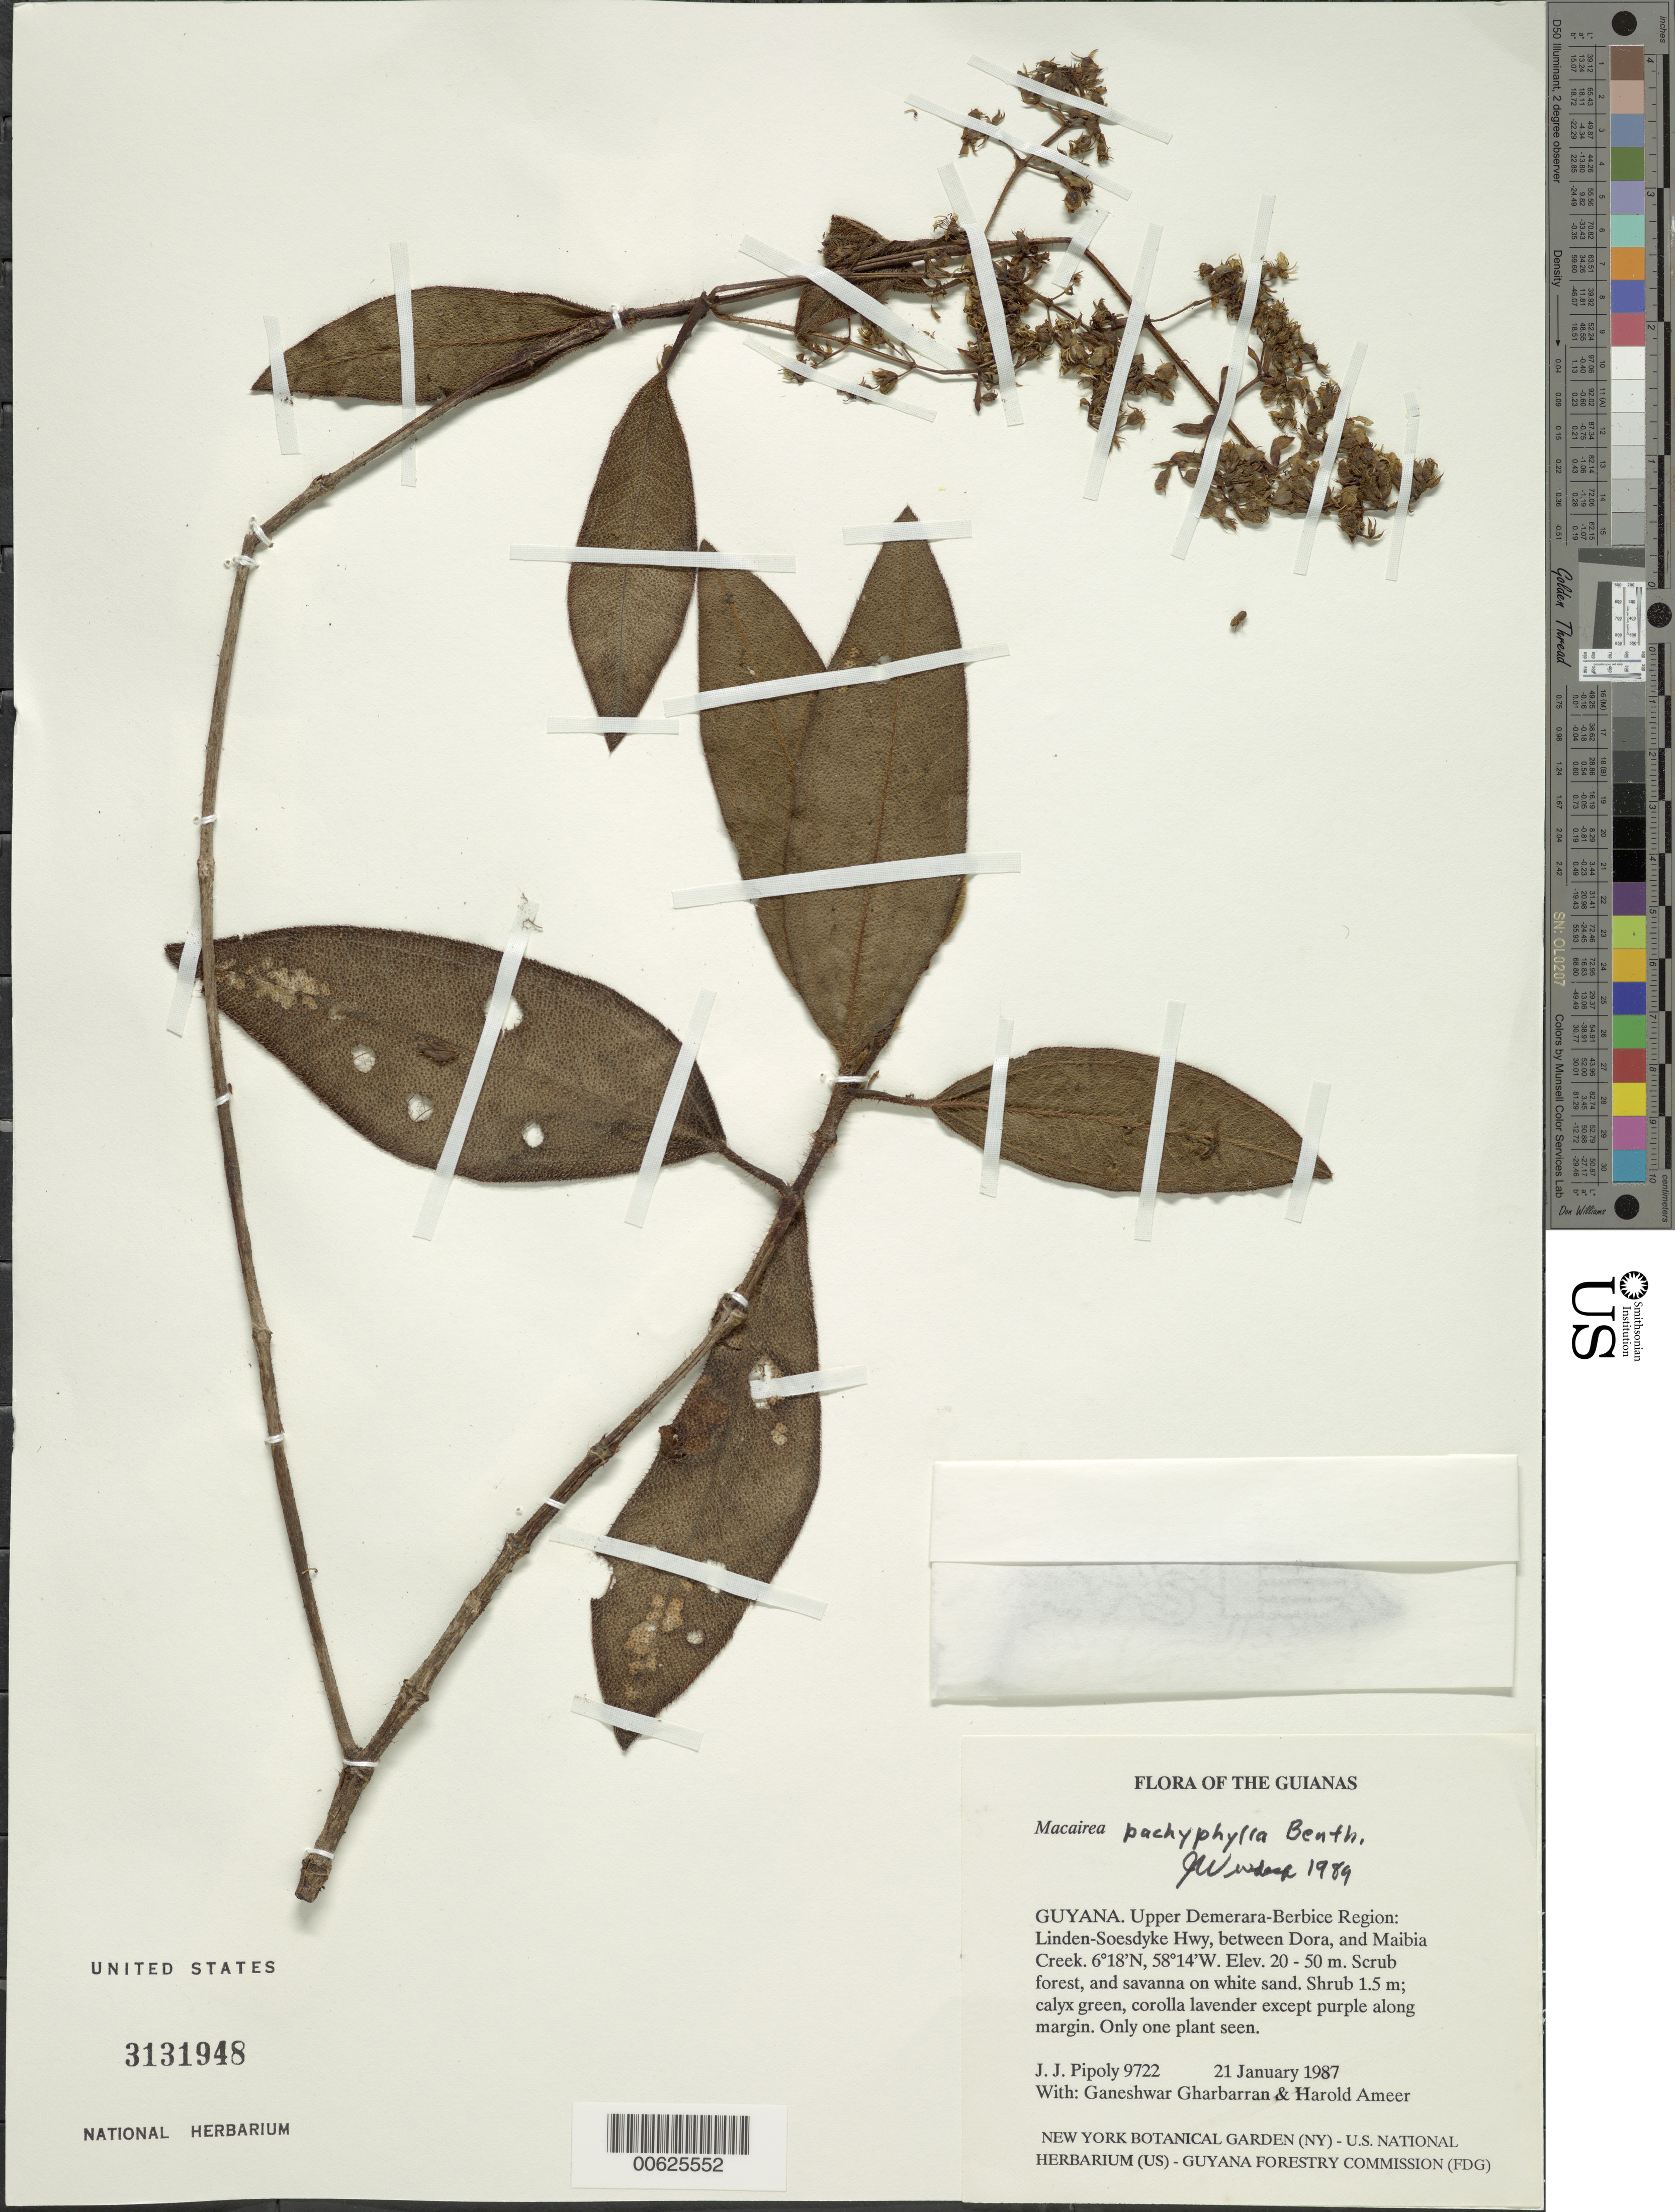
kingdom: Plantae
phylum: Tracheophyta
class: Magnoliopsida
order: Myrtales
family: Melastomataceae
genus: Macairea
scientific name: Macairea sp.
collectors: J. J. Pipoly, G. Gharbarran & H. Ameer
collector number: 9722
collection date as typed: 21 January 1987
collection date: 1987-01-21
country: Guyana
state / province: U. Demerara-Berbice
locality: Linden-Soesdyke Hwy, between Dora and Maibia Creek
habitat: Scrub forest and savanna on white sand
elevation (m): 20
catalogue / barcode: US 3131949